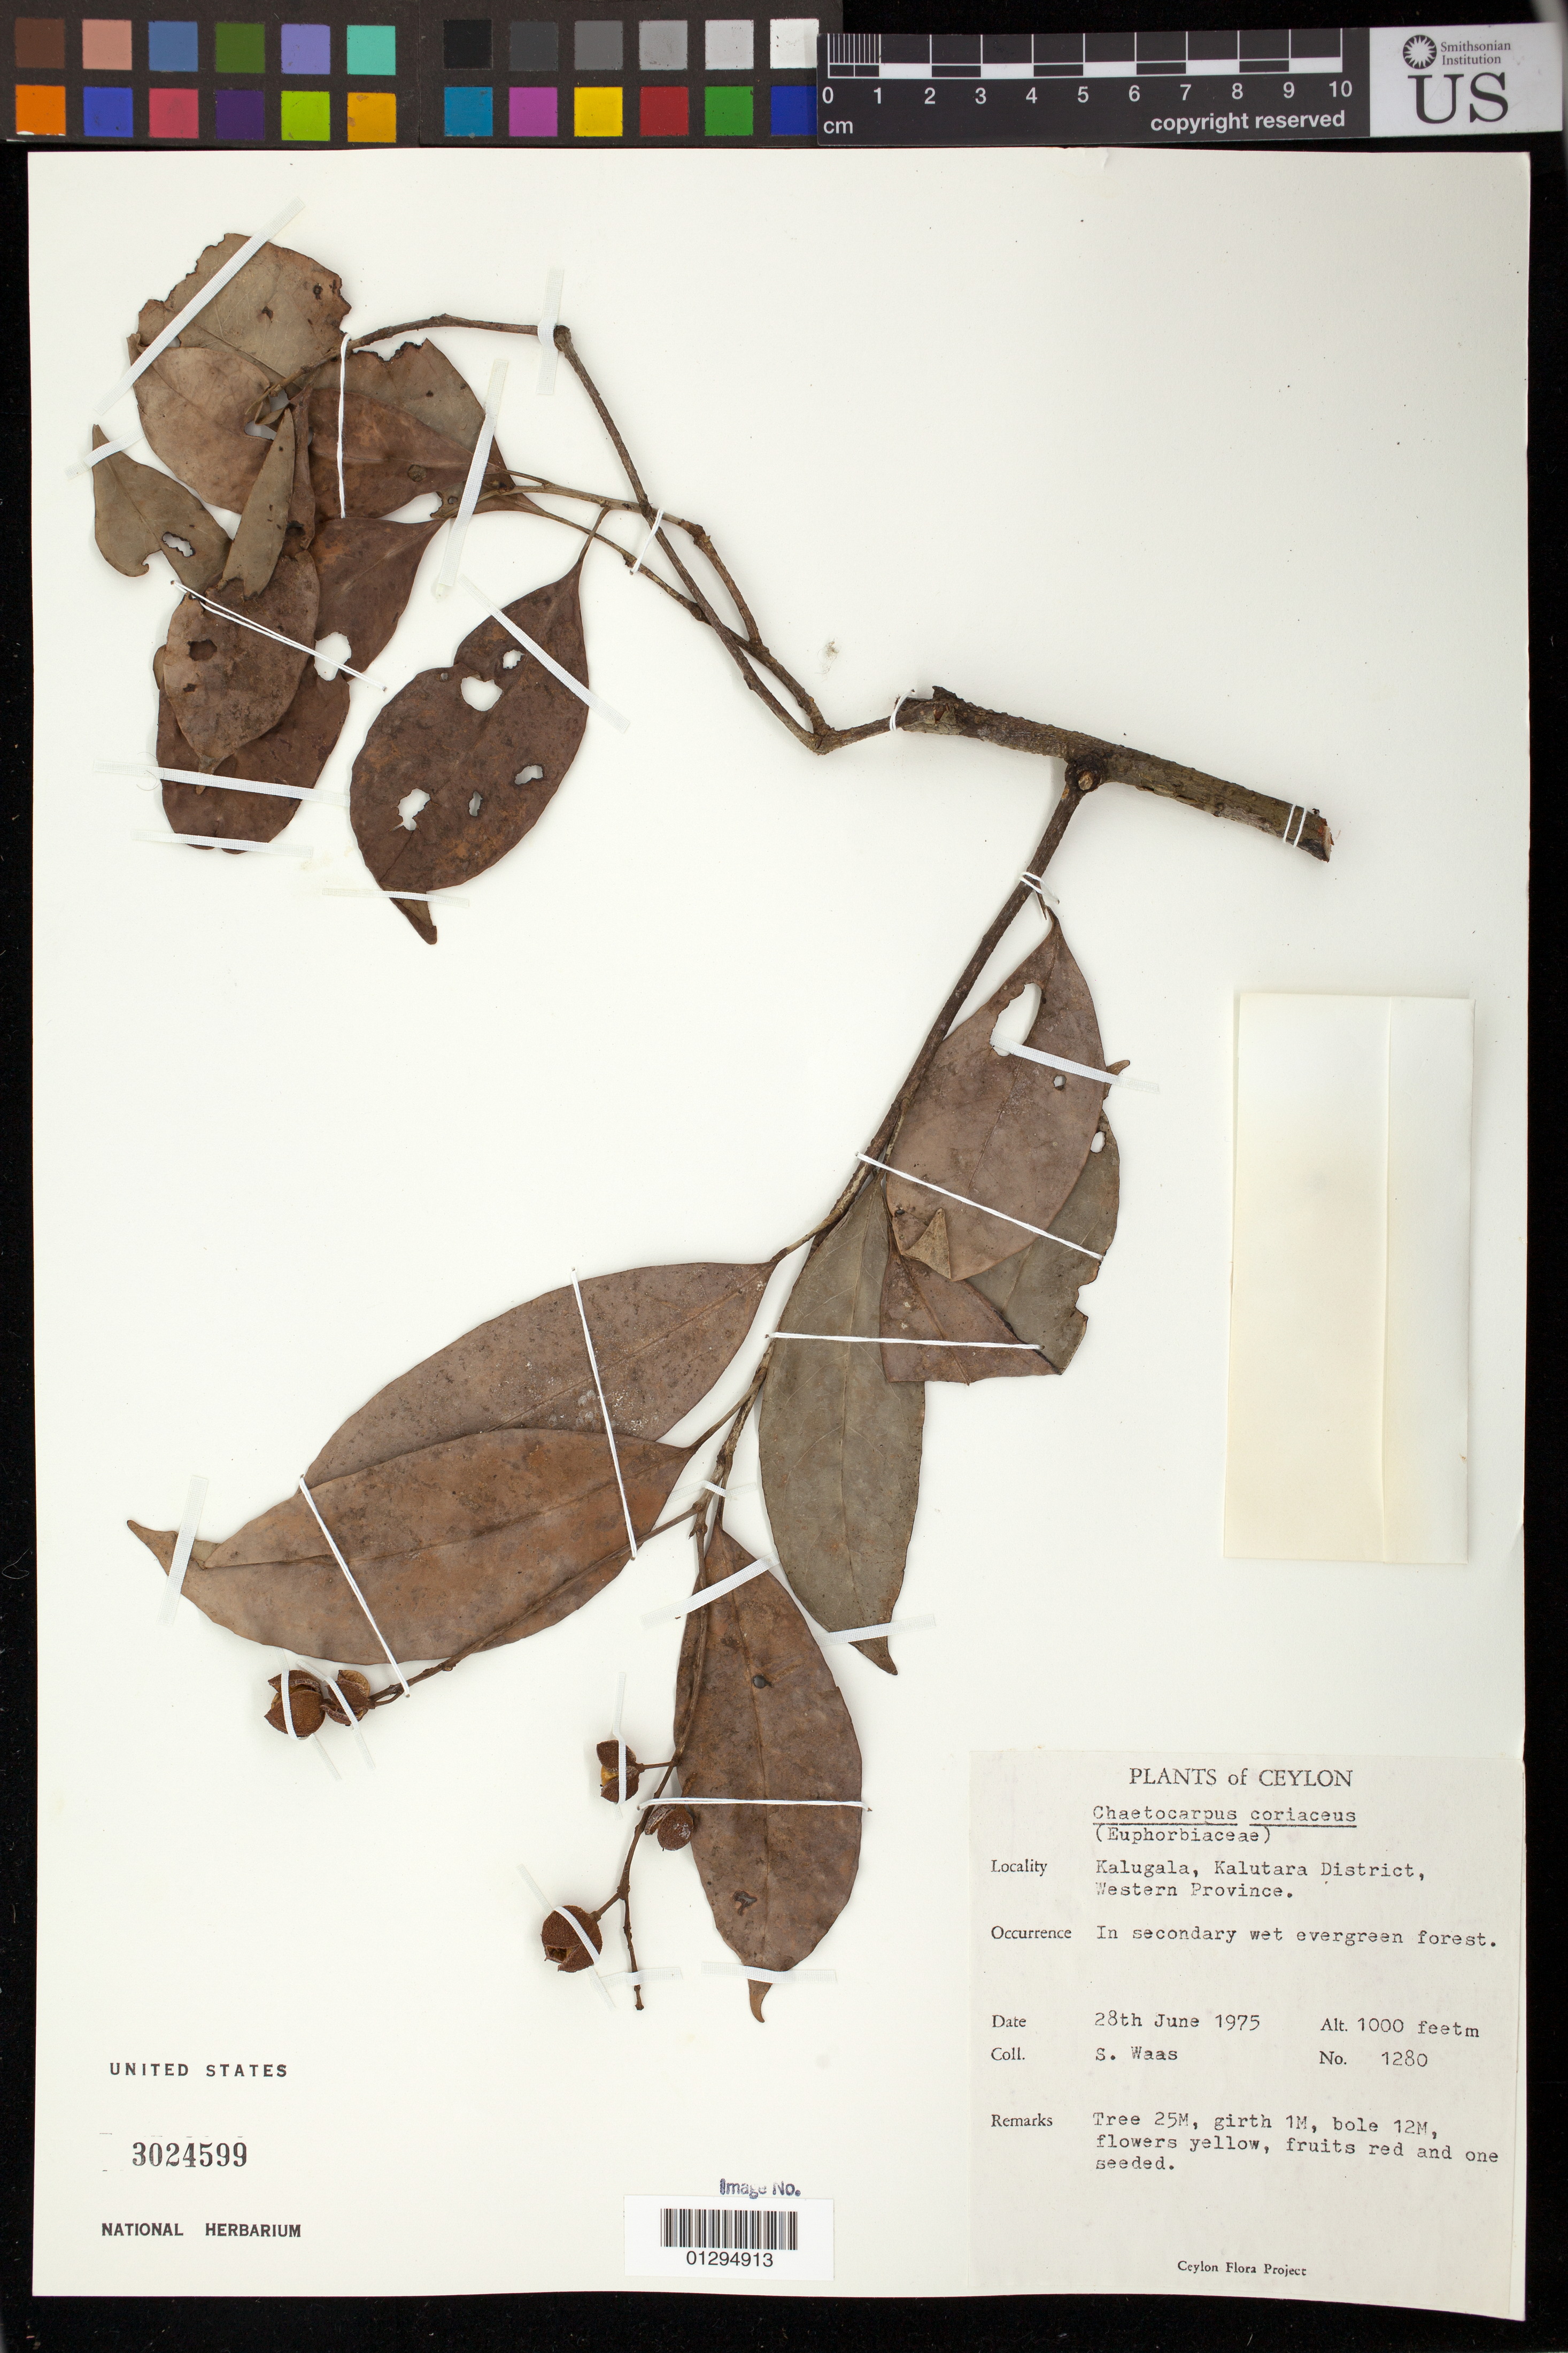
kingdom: Plantae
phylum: Tracheophyta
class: Magnoliopsida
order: Malpighiales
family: Peraceae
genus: Chaetocarpus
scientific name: Chaetocarpus coriaceus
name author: Thwaites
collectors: S. Waas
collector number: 1280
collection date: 1975-06-28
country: Sri Lanka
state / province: Western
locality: Ceylon. Kalugala, Kalutara District.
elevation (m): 305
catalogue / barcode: US 3024599